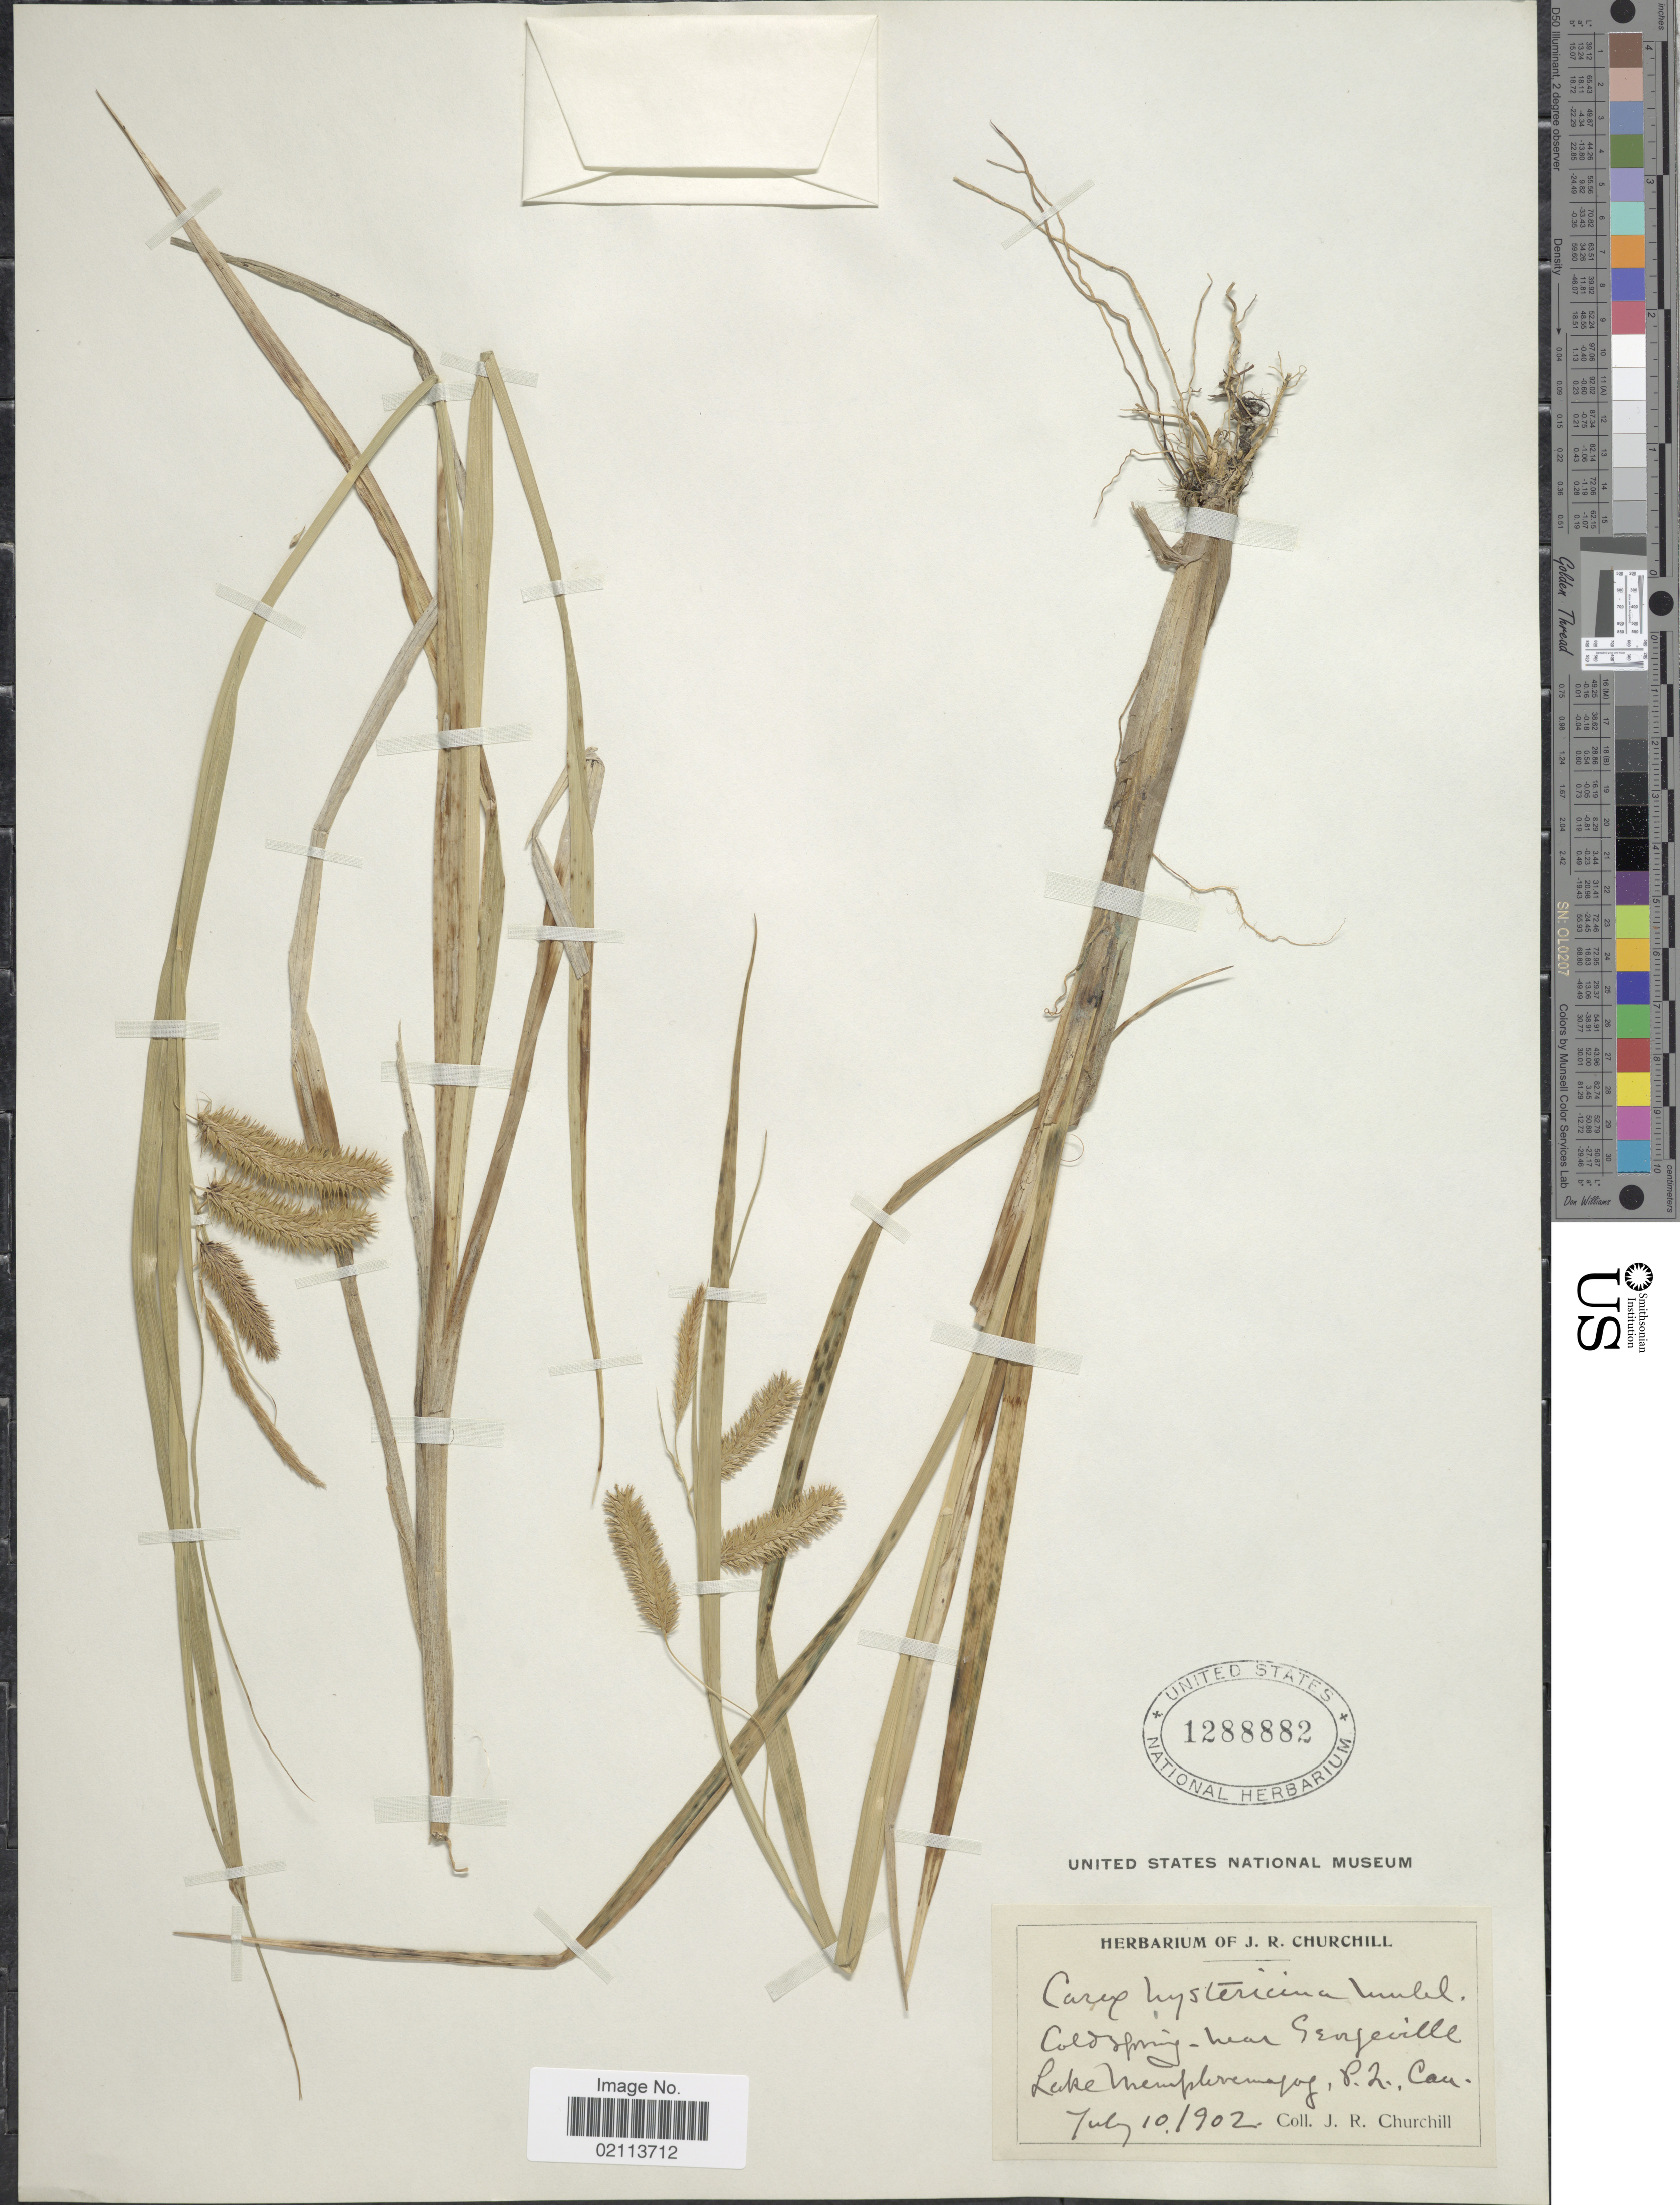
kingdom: Plantae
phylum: Tracheophyta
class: Liliopsida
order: Poales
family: Cyperaceae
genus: Carex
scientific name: Carex hystericina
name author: Muhl. ex Willd.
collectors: J. Churchill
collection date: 1902-07-10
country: Canada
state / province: Quebec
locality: Coldspring, near Georgeville, Lake Memphremagog, P.Q., Can.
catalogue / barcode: US 1288882